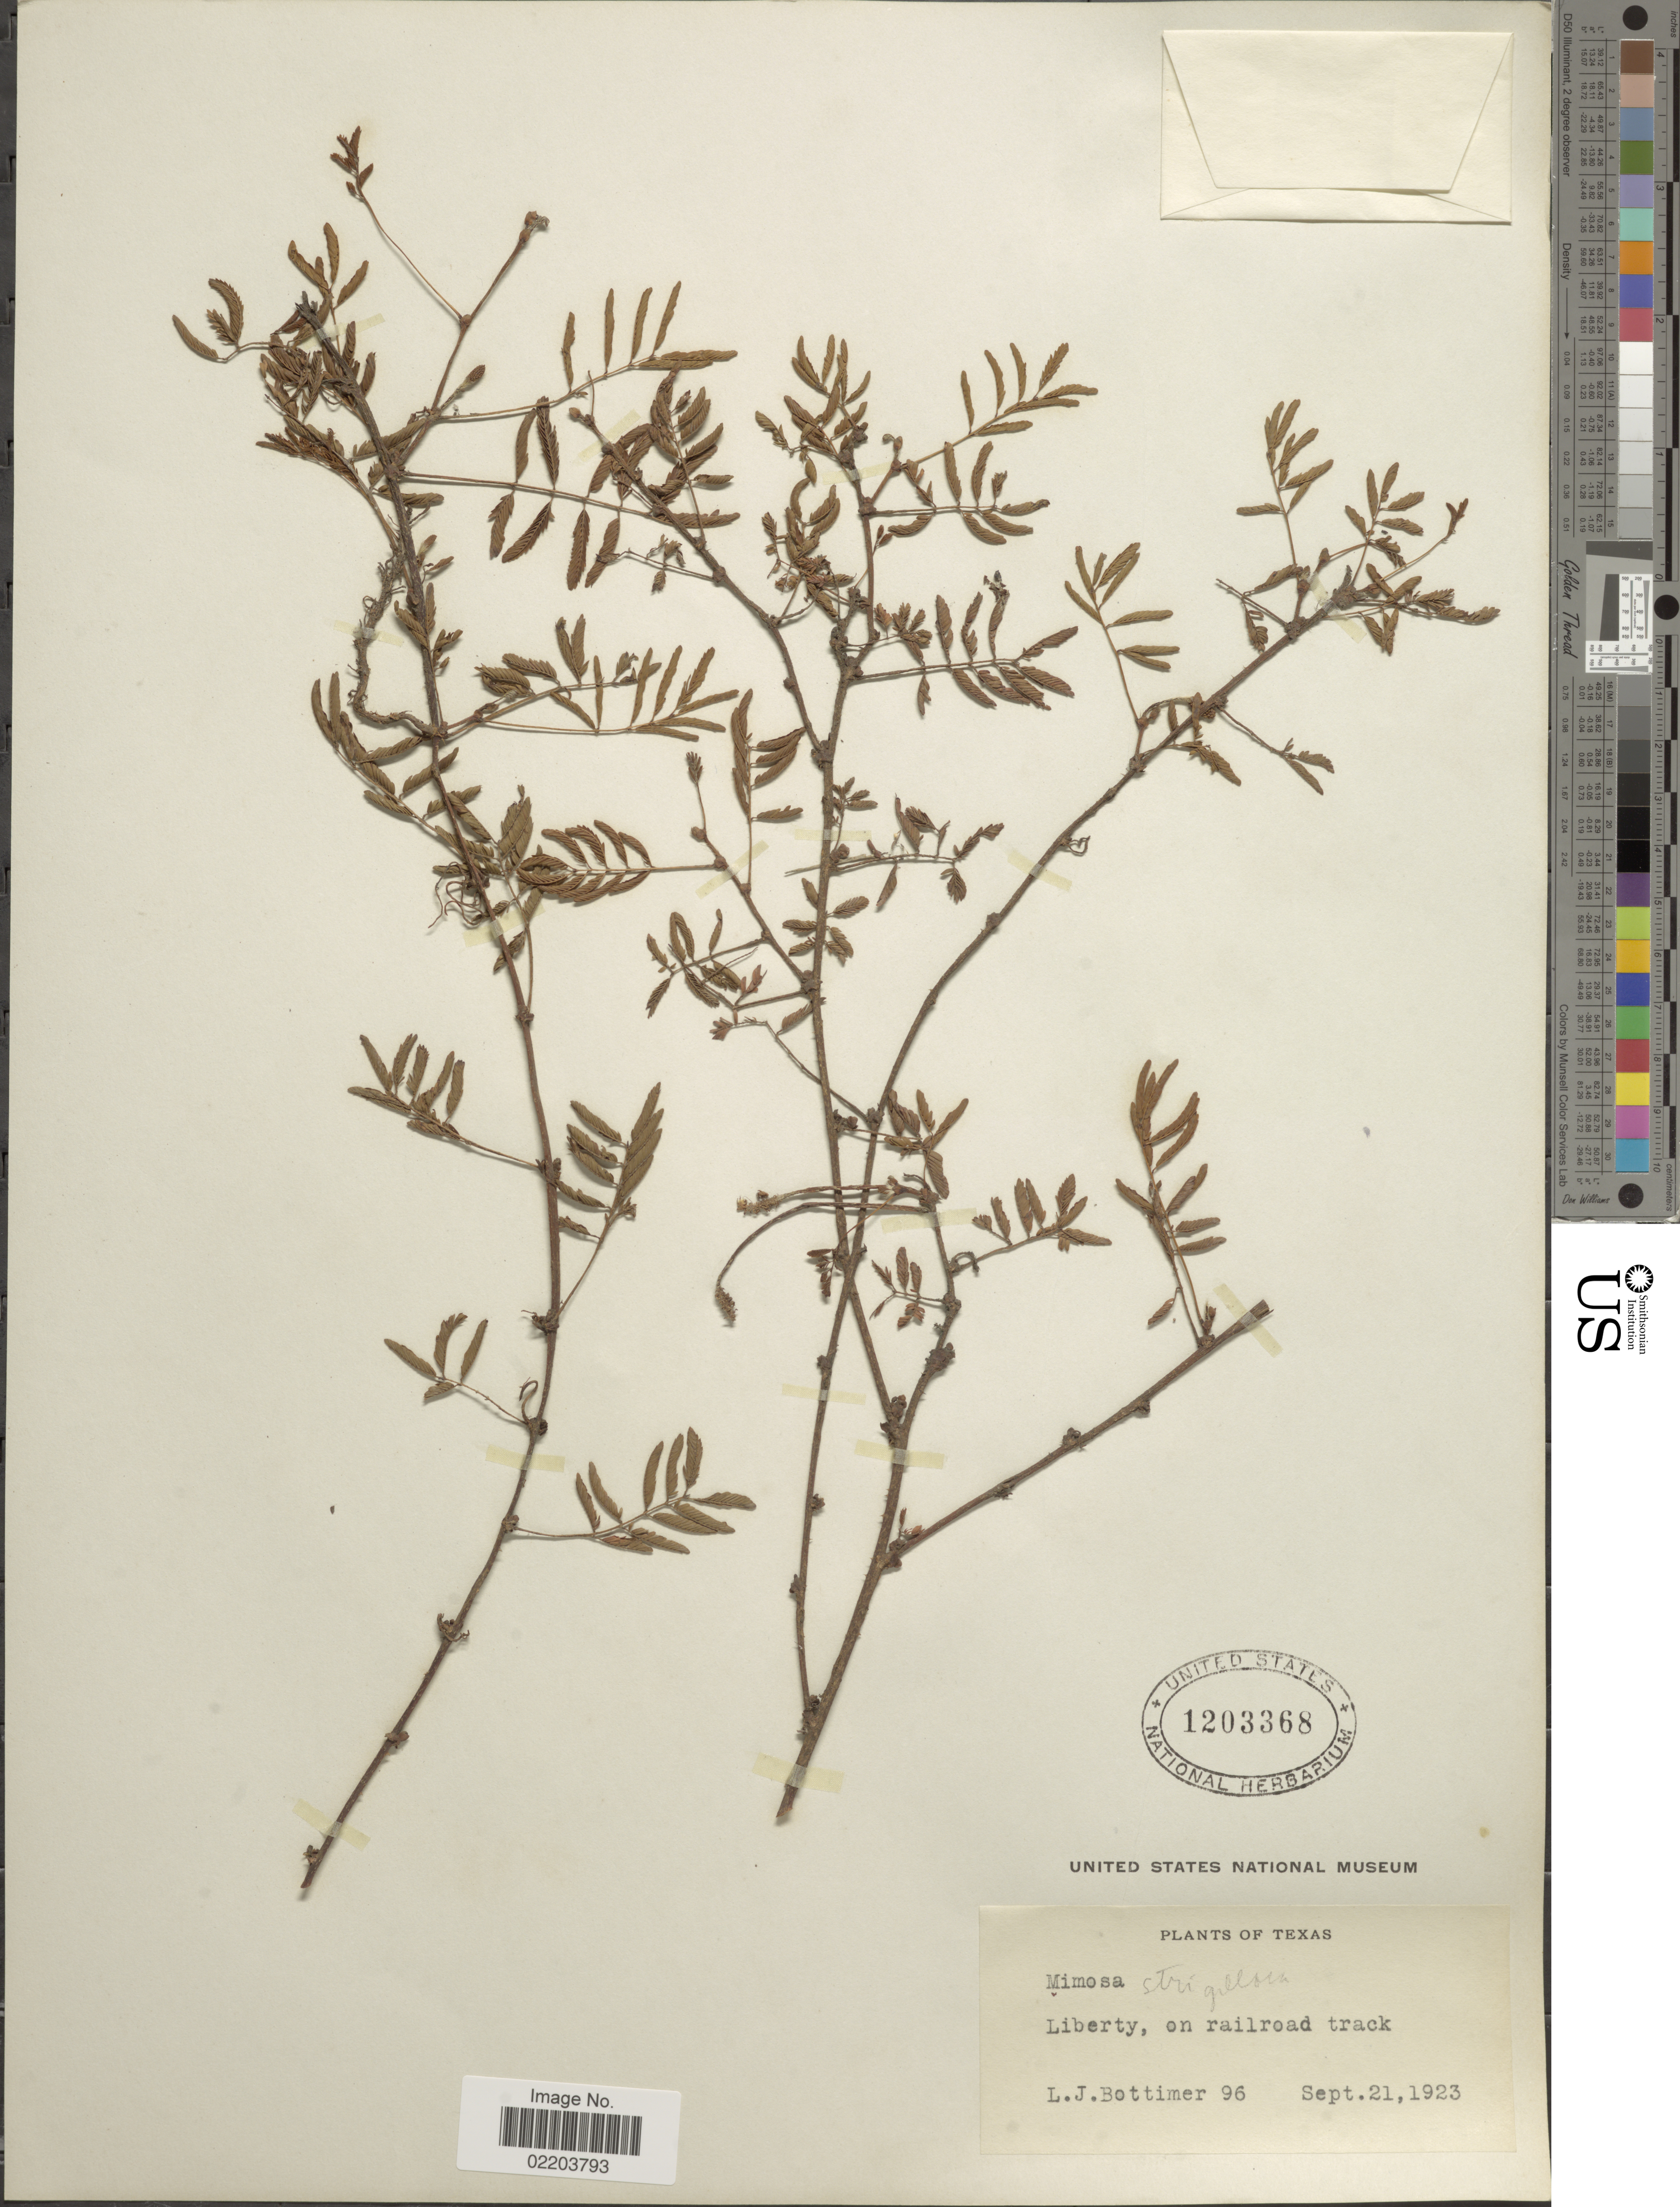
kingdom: Plantae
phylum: Tracheophyta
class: Magnoliopsida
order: Fabales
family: Fabaceae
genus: Mimosa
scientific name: Mimosa strigillosa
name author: Torr. & A. Gray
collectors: L. Bottimer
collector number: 96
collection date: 1923-09-21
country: United States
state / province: Texas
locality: Liberty, on railroad track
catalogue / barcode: US 1203368